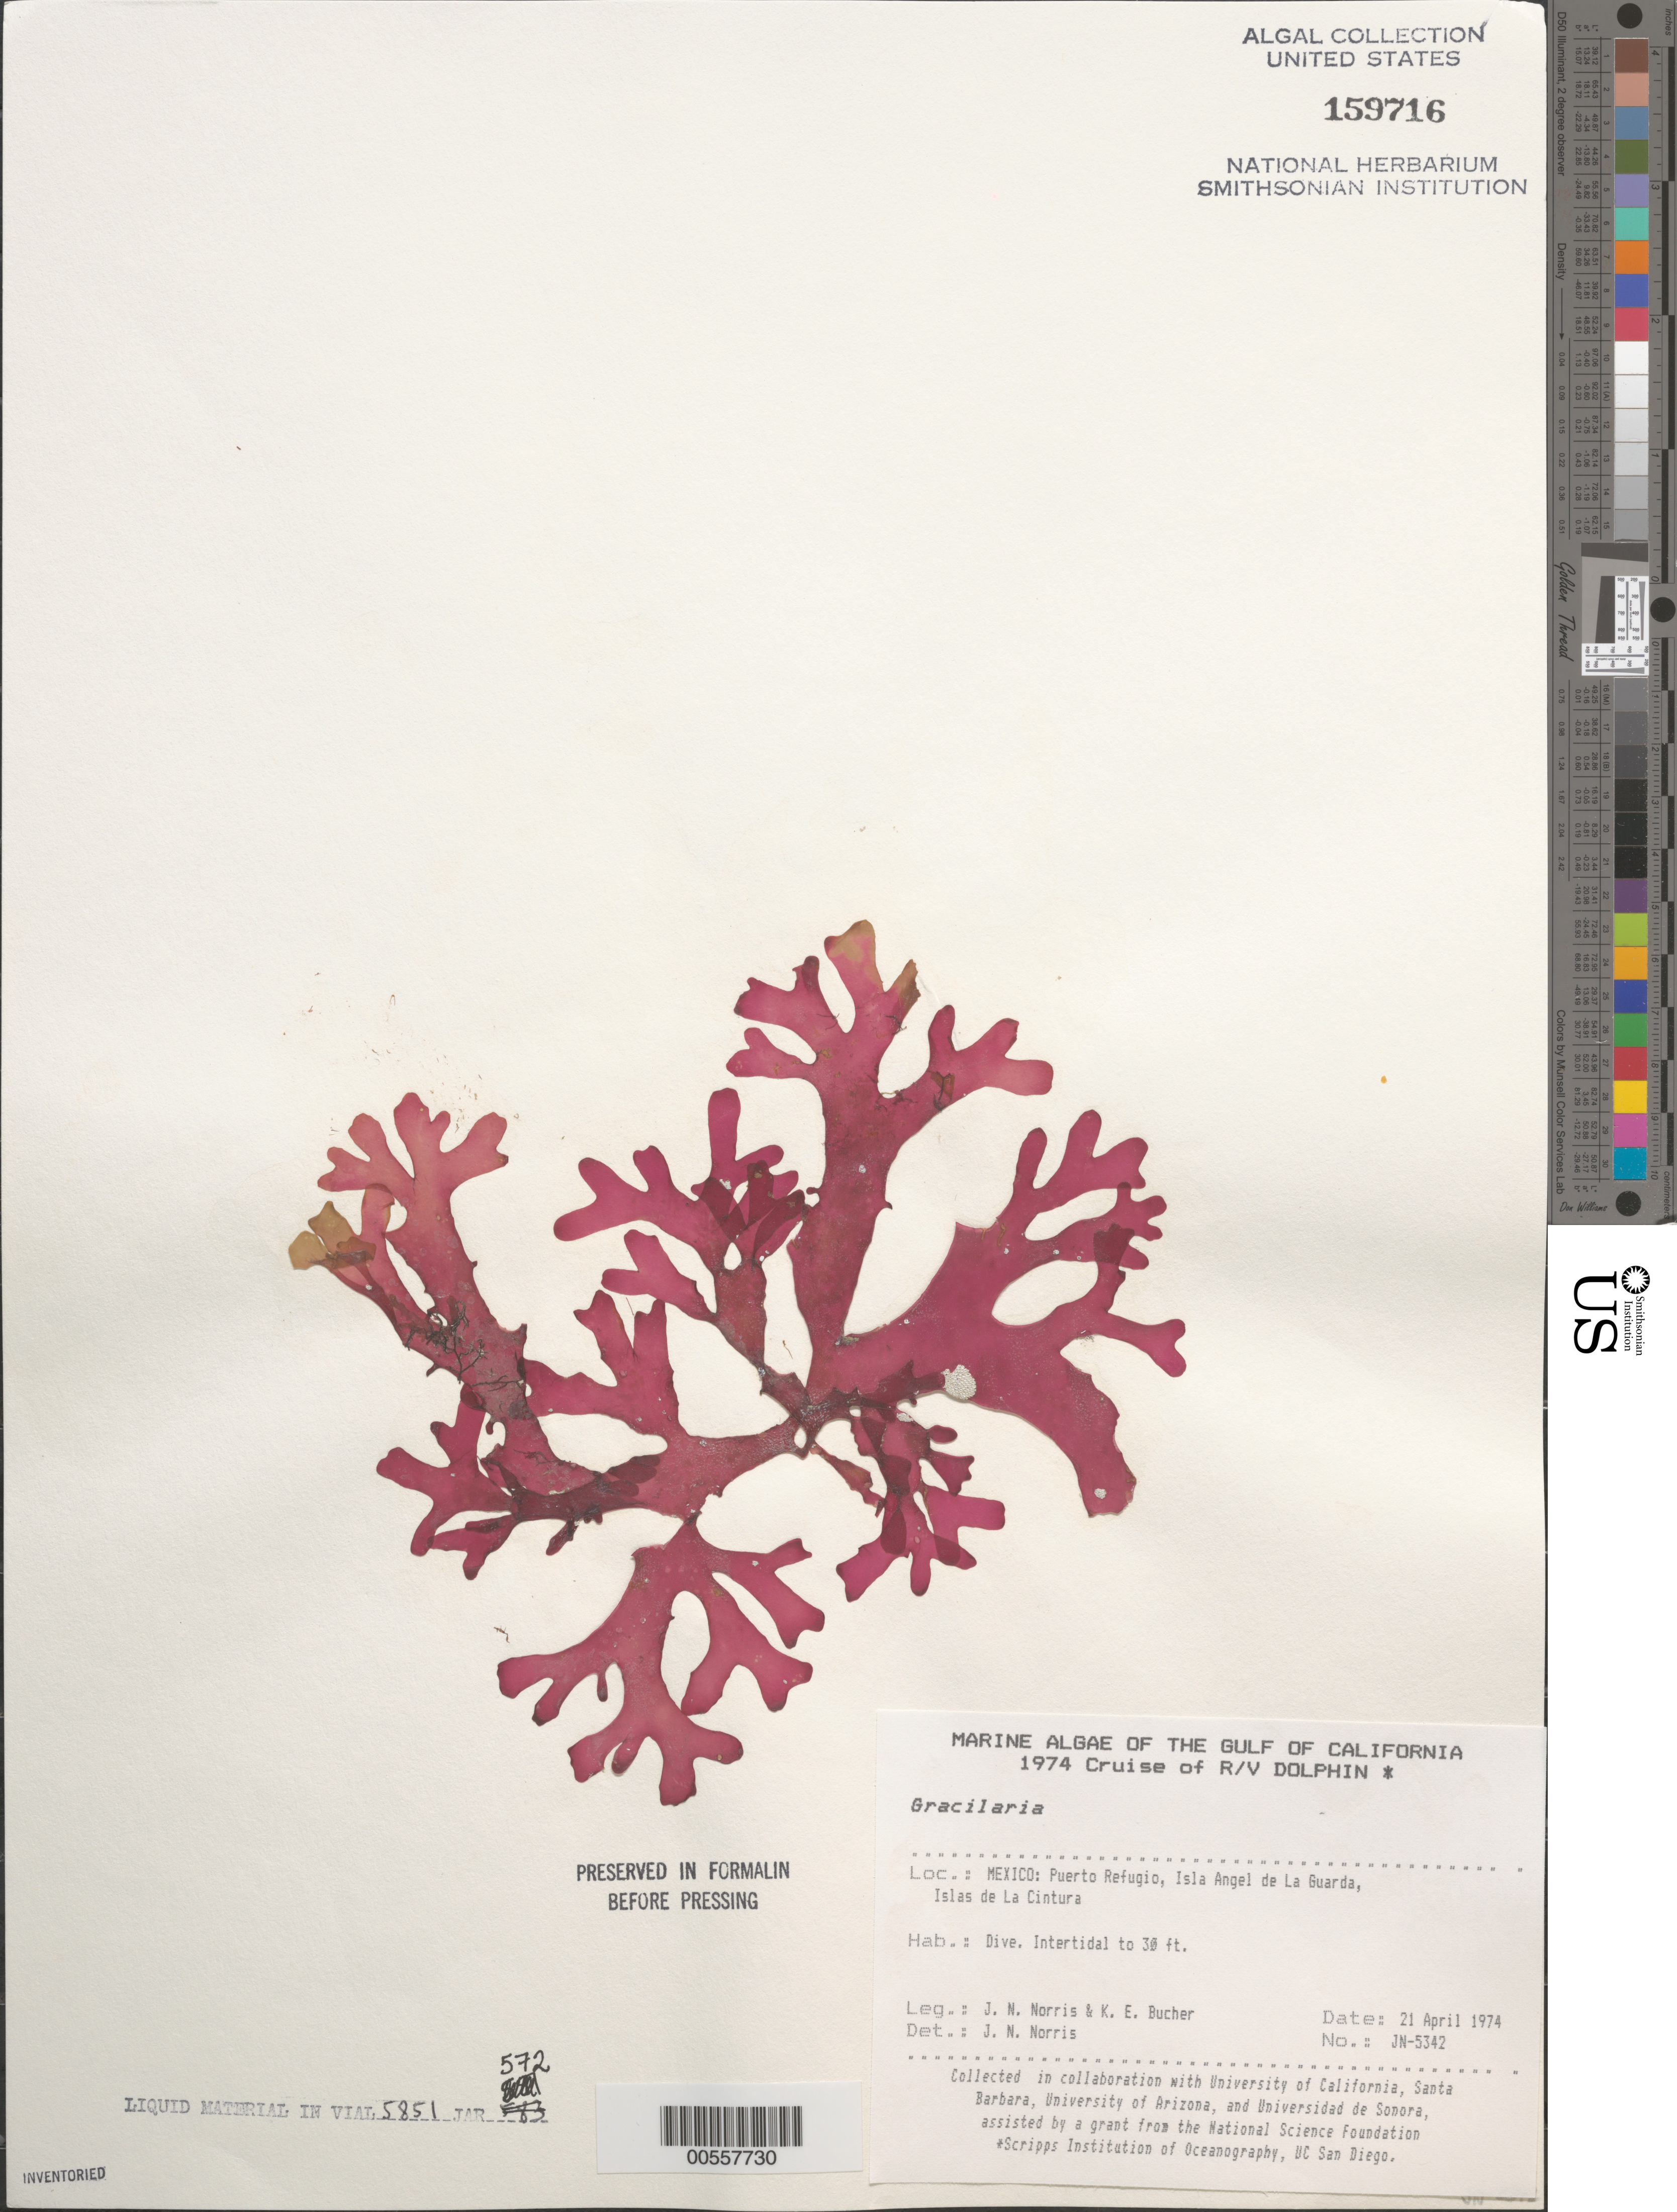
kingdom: Plantae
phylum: Rhodophyta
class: Florideophyceae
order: Gracilariales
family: Gracilariaceae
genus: Gracilaria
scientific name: Gracilaria sp.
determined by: Norris, James N.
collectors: J. N. Norris & K. E. Bucher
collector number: JN-5342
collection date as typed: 21 Apr 1974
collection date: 1974-04-21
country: Mexico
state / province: Baja California Norte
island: Isla Angel de la Guarda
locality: Puerto Refugio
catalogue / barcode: US 159716